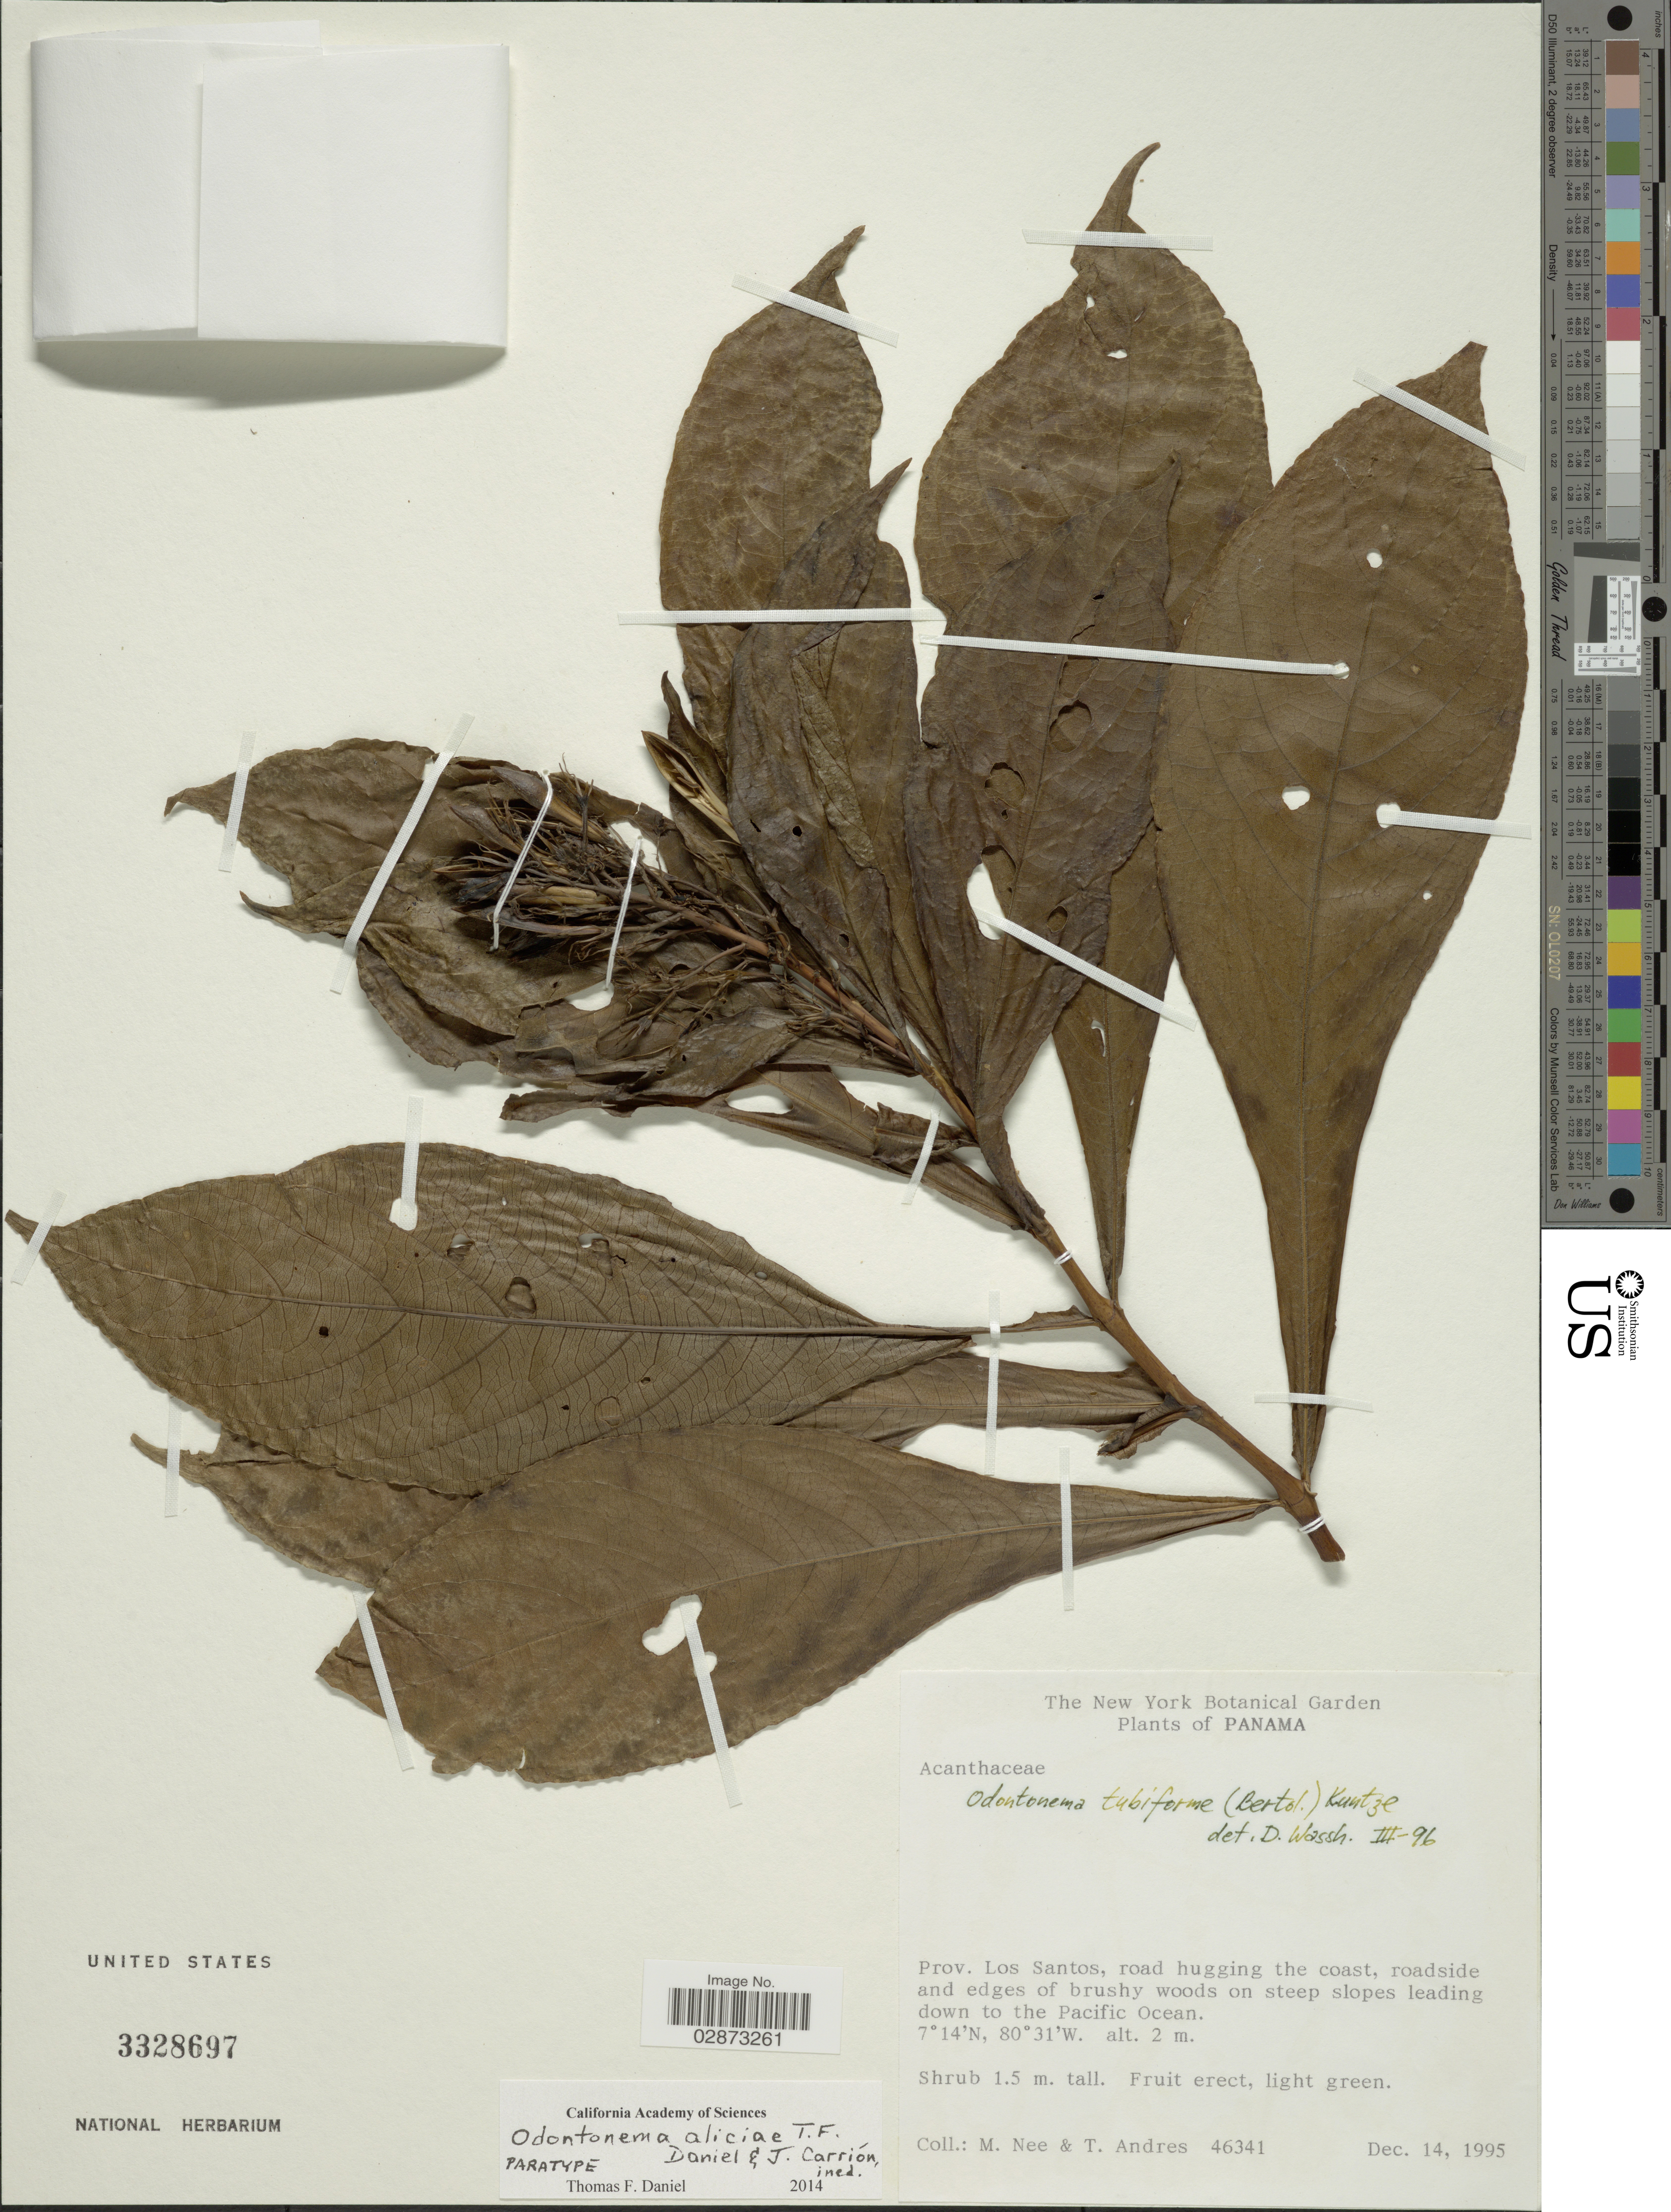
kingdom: Plantae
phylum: Tracheophyta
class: Magnoliopsida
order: Lamiales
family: Acanthaceae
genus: Odontonema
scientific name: Odontonema aliciae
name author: T.F. Daniel & J.F. Carrión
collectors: M. Nee & T. Andres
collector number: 46341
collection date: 1995-12-14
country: Panama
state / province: Los Santos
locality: Road hugging the coast, roadside and edges of brushy woods on steep leading down to the Pacific Ocean.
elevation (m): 2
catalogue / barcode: US 3328697